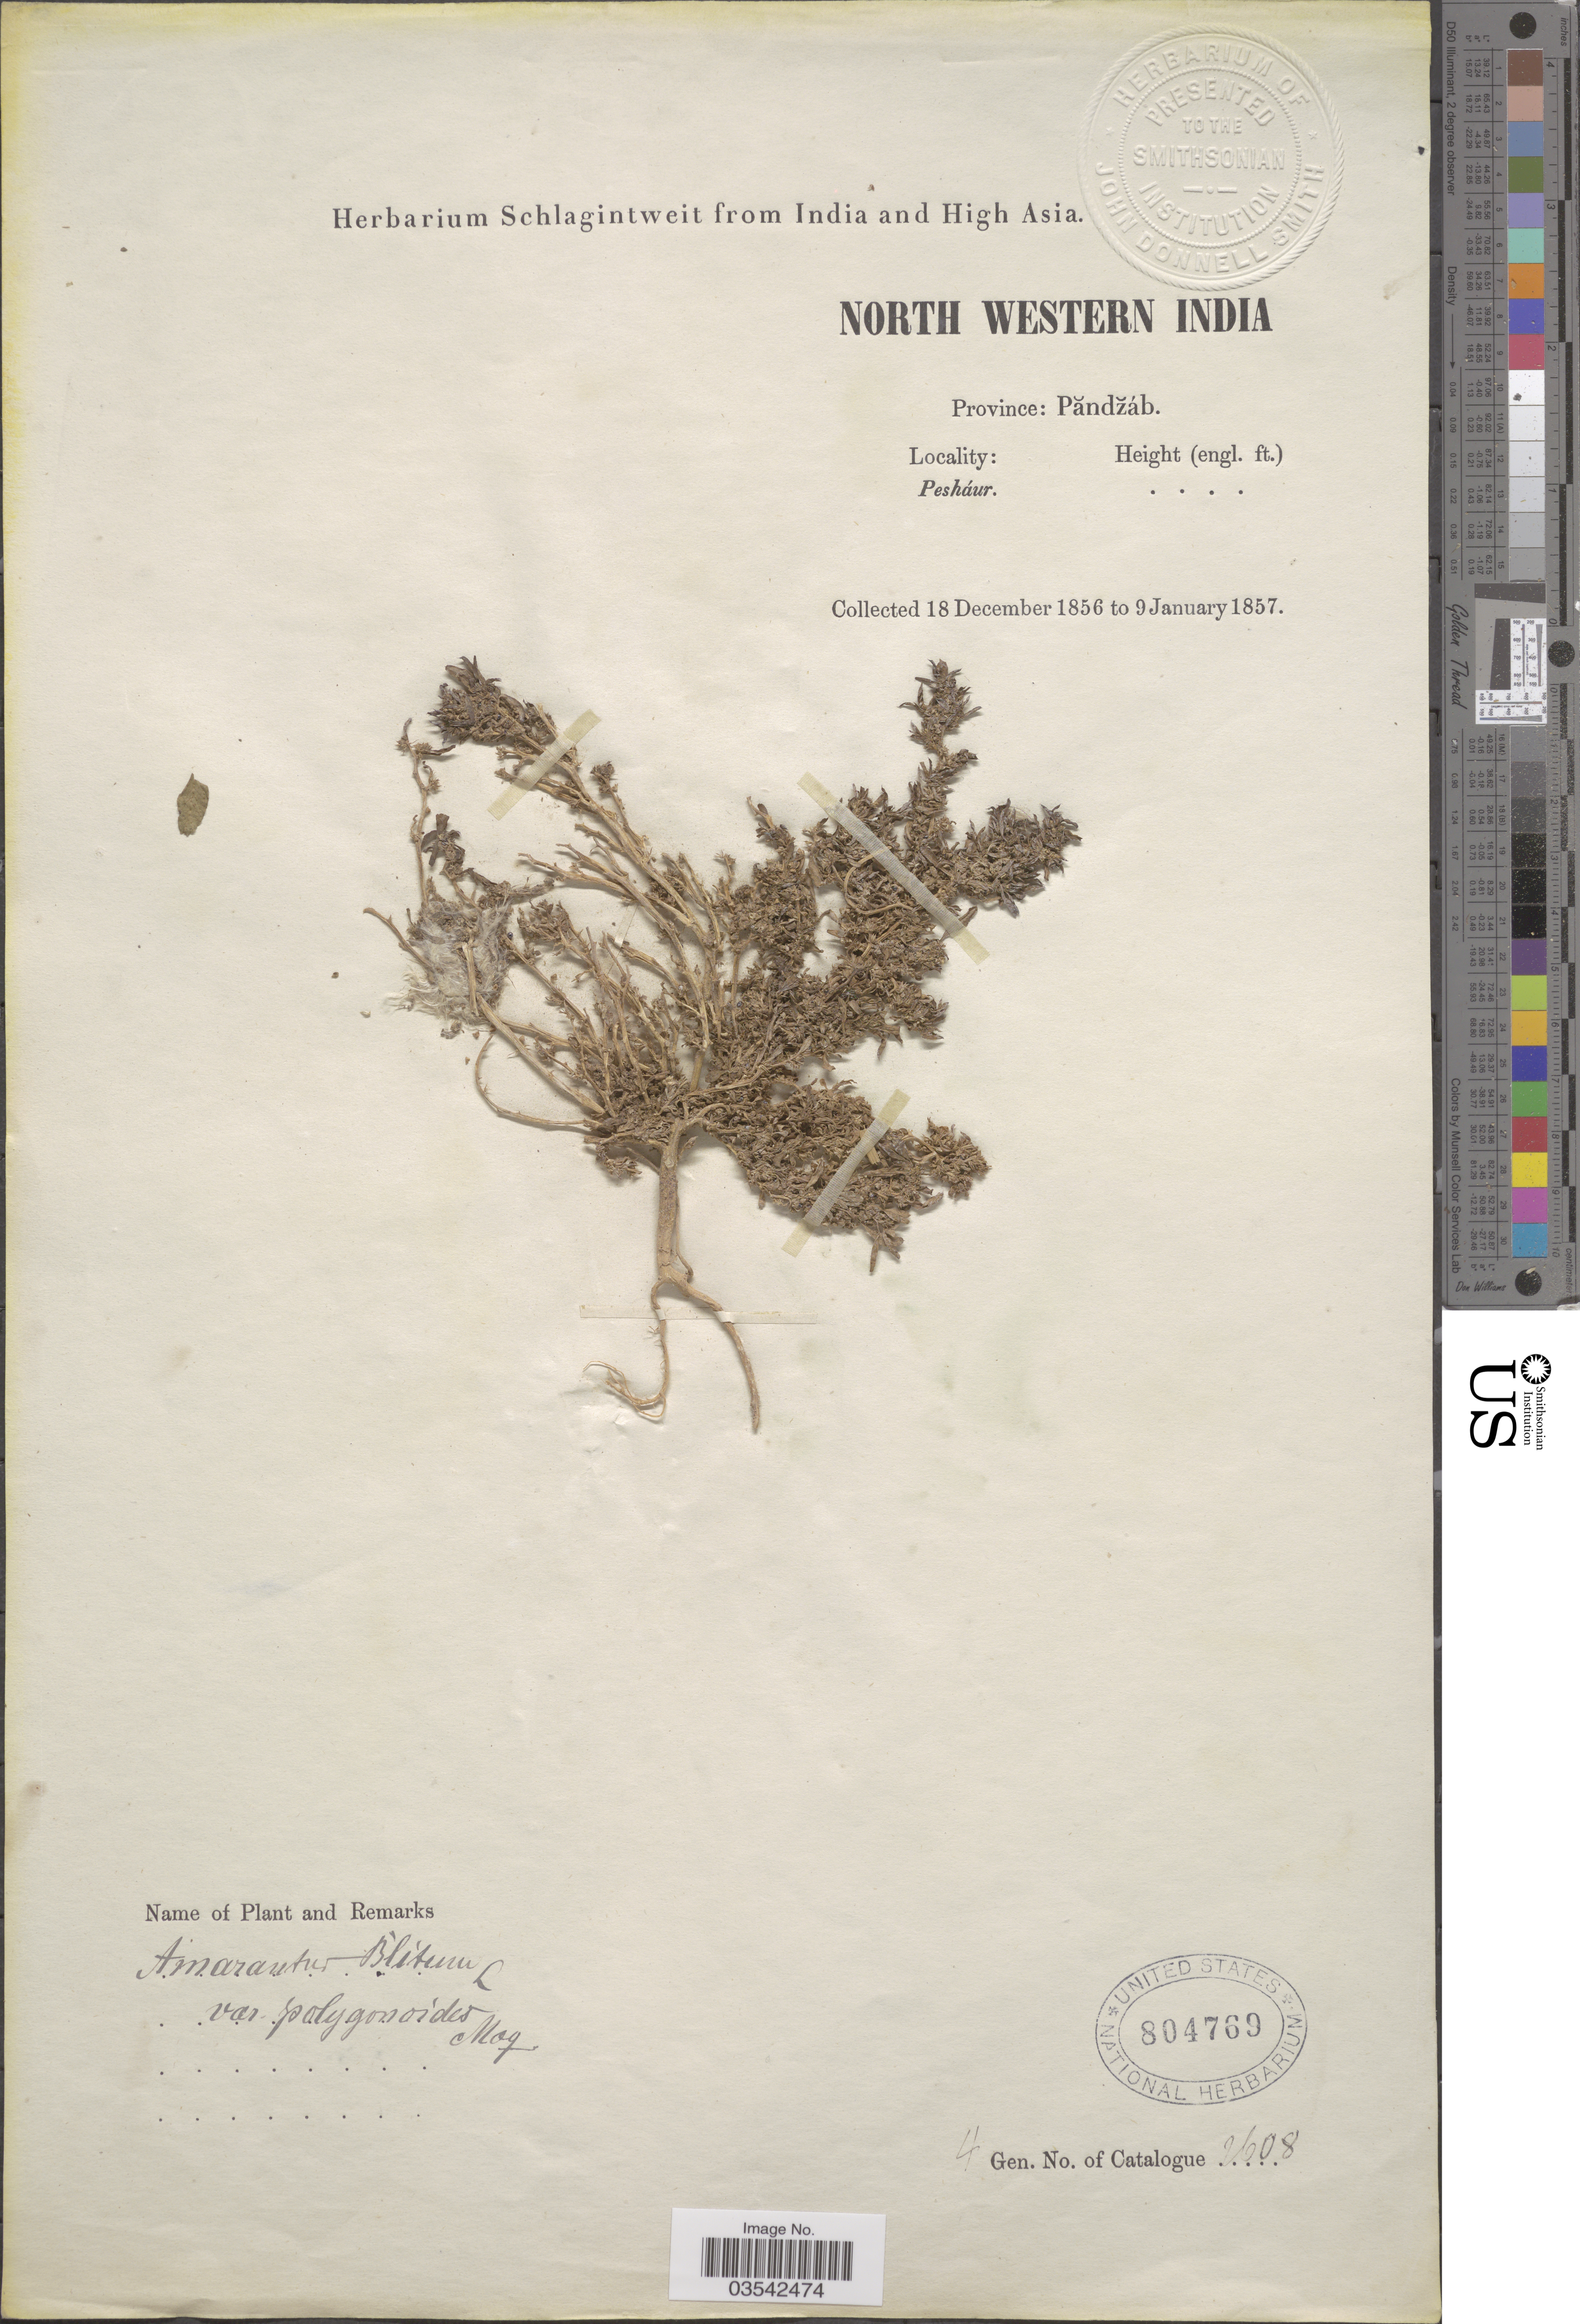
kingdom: Plantae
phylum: Tracheophyta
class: Magnoliopsida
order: Caryophyllales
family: Amaranthaceae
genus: Amaranthus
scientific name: Amaranthus roxburgianus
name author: (Roxb.) Nevski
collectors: ex herb. Schlagintweit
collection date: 1856-12-18/1857-01-09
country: Pakistan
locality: North Western India. Province: Păndzăb. Pesháur.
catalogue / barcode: US 804769